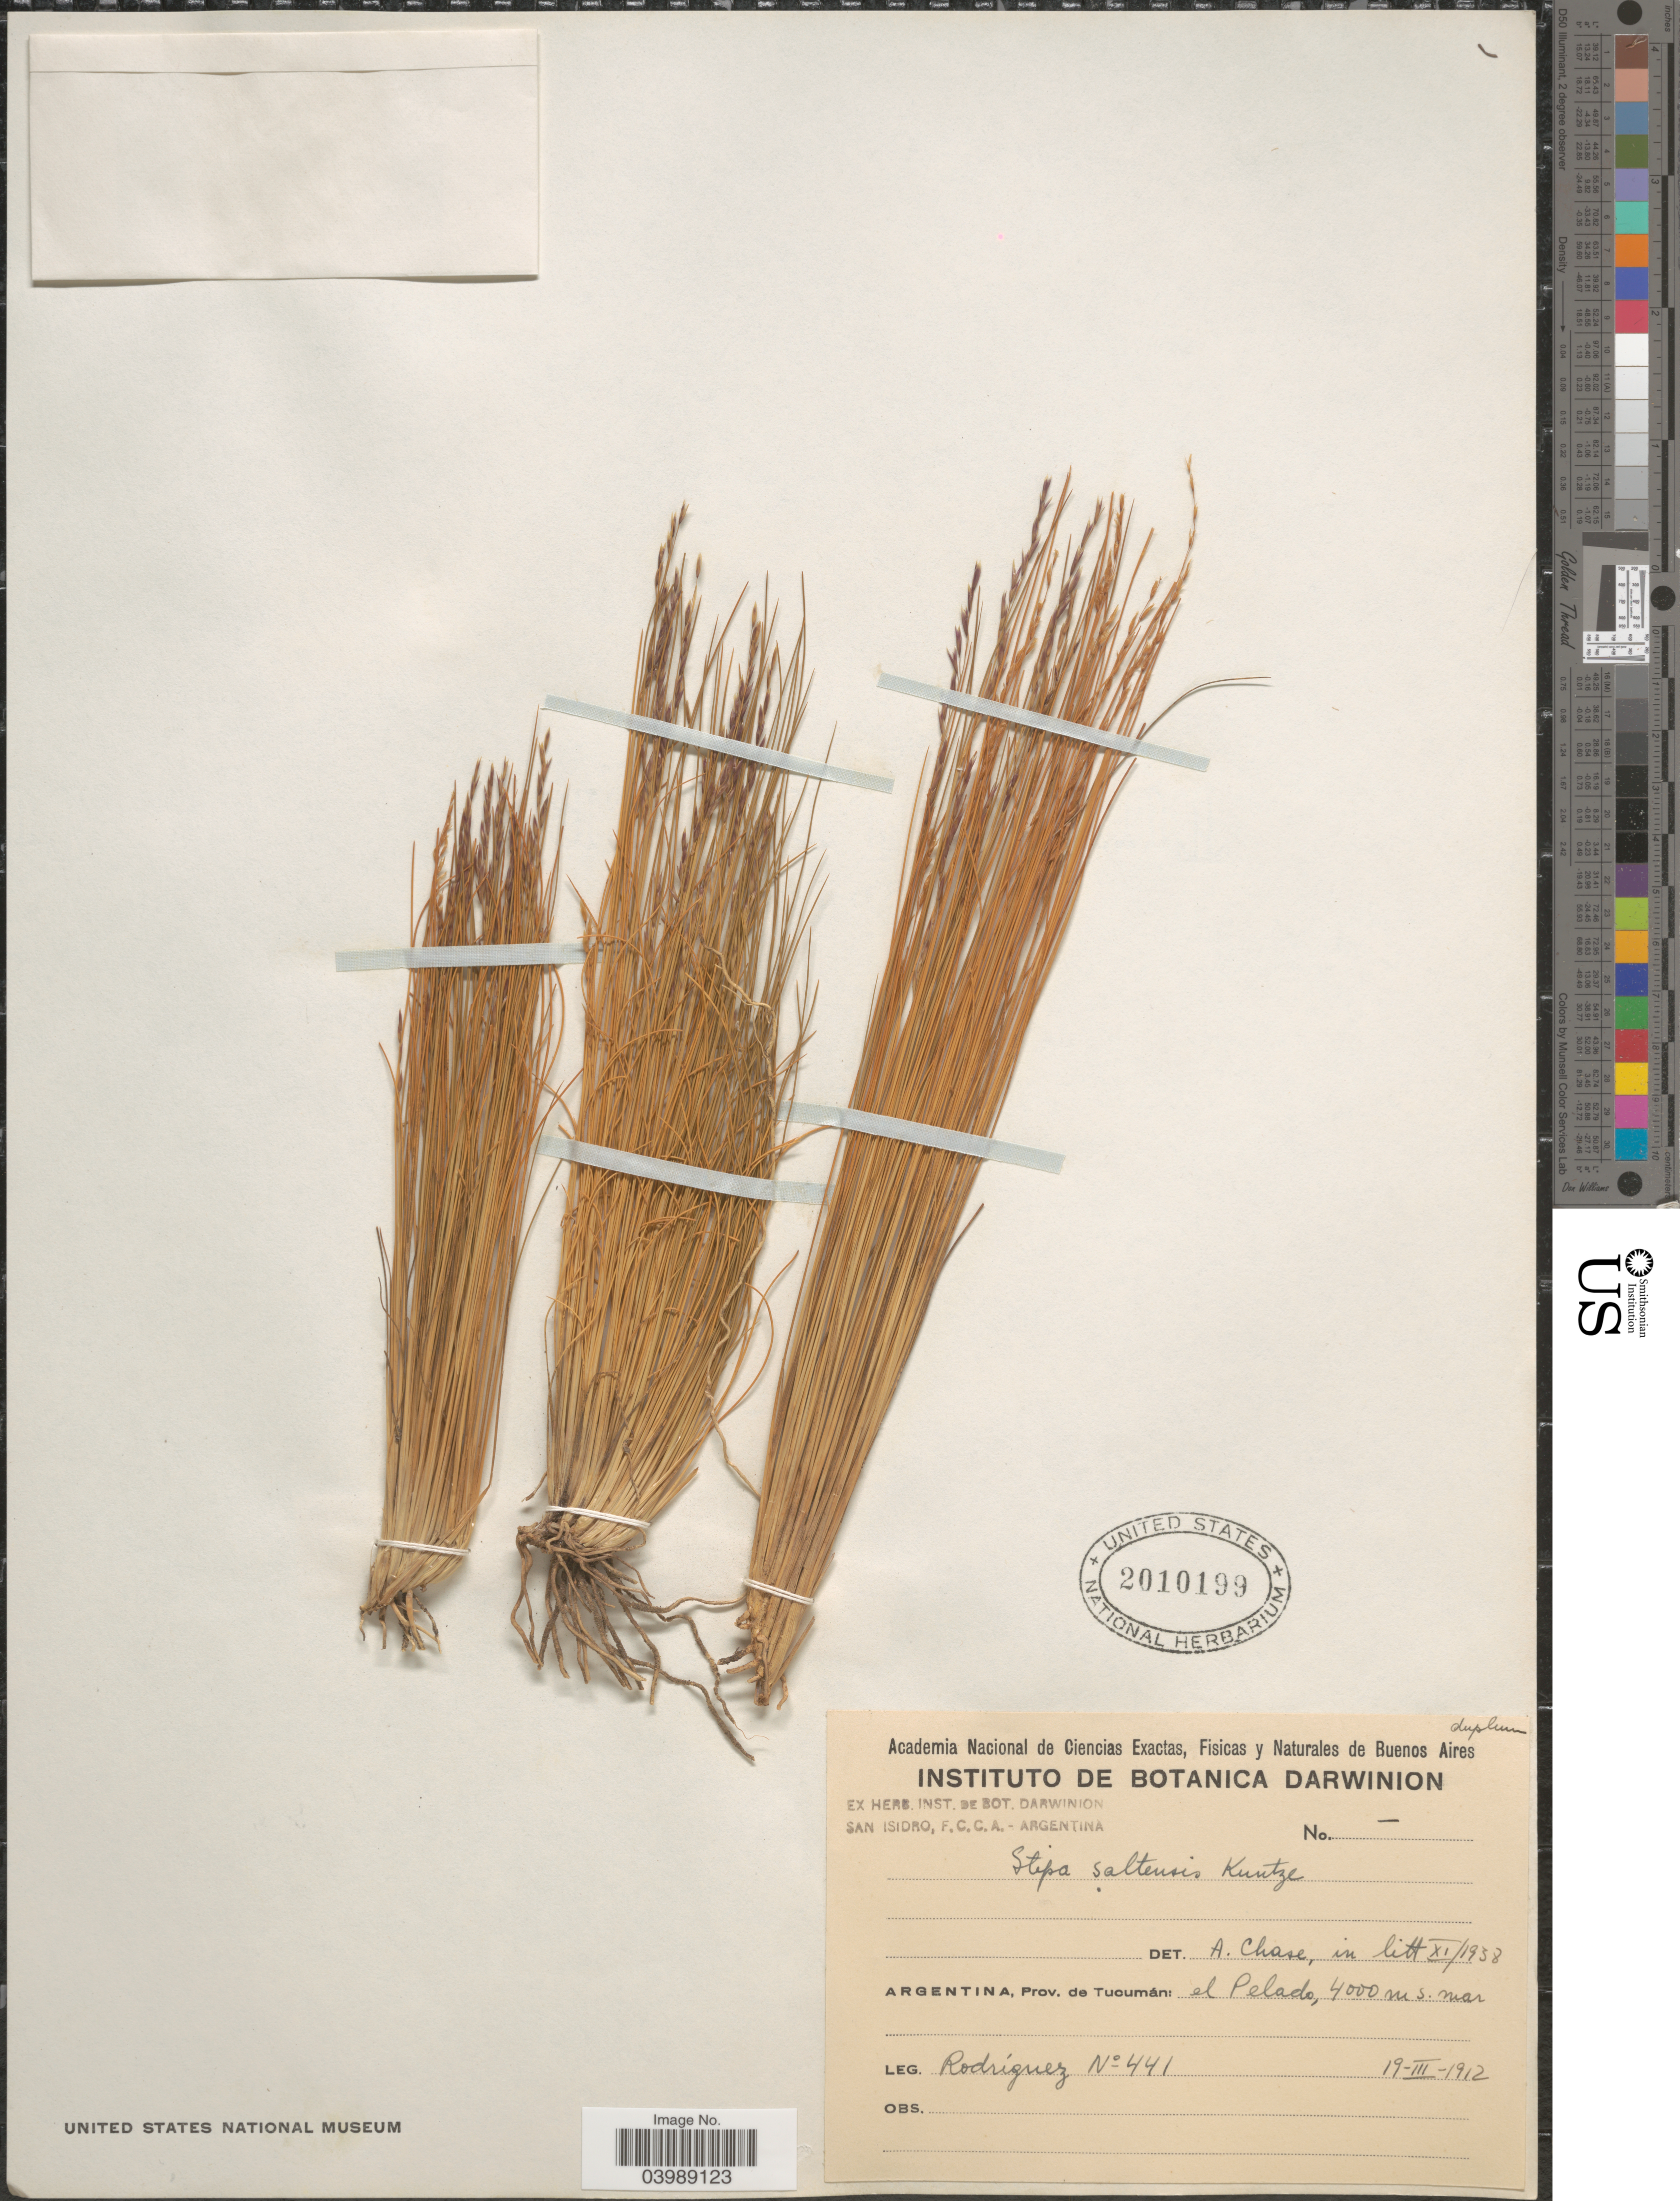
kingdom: Plantae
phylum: Tracheophyta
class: Liliopsida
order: Poales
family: Poaceae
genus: Anatherostipa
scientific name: Anatherostipa mucronata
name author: (Griseb.) F. Rojas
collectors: Rodriguez, --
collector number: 441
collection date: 1912-03-19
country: Argentina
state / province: Tucuman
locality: El Pelado.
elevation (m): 4000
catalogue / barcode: US 2010199